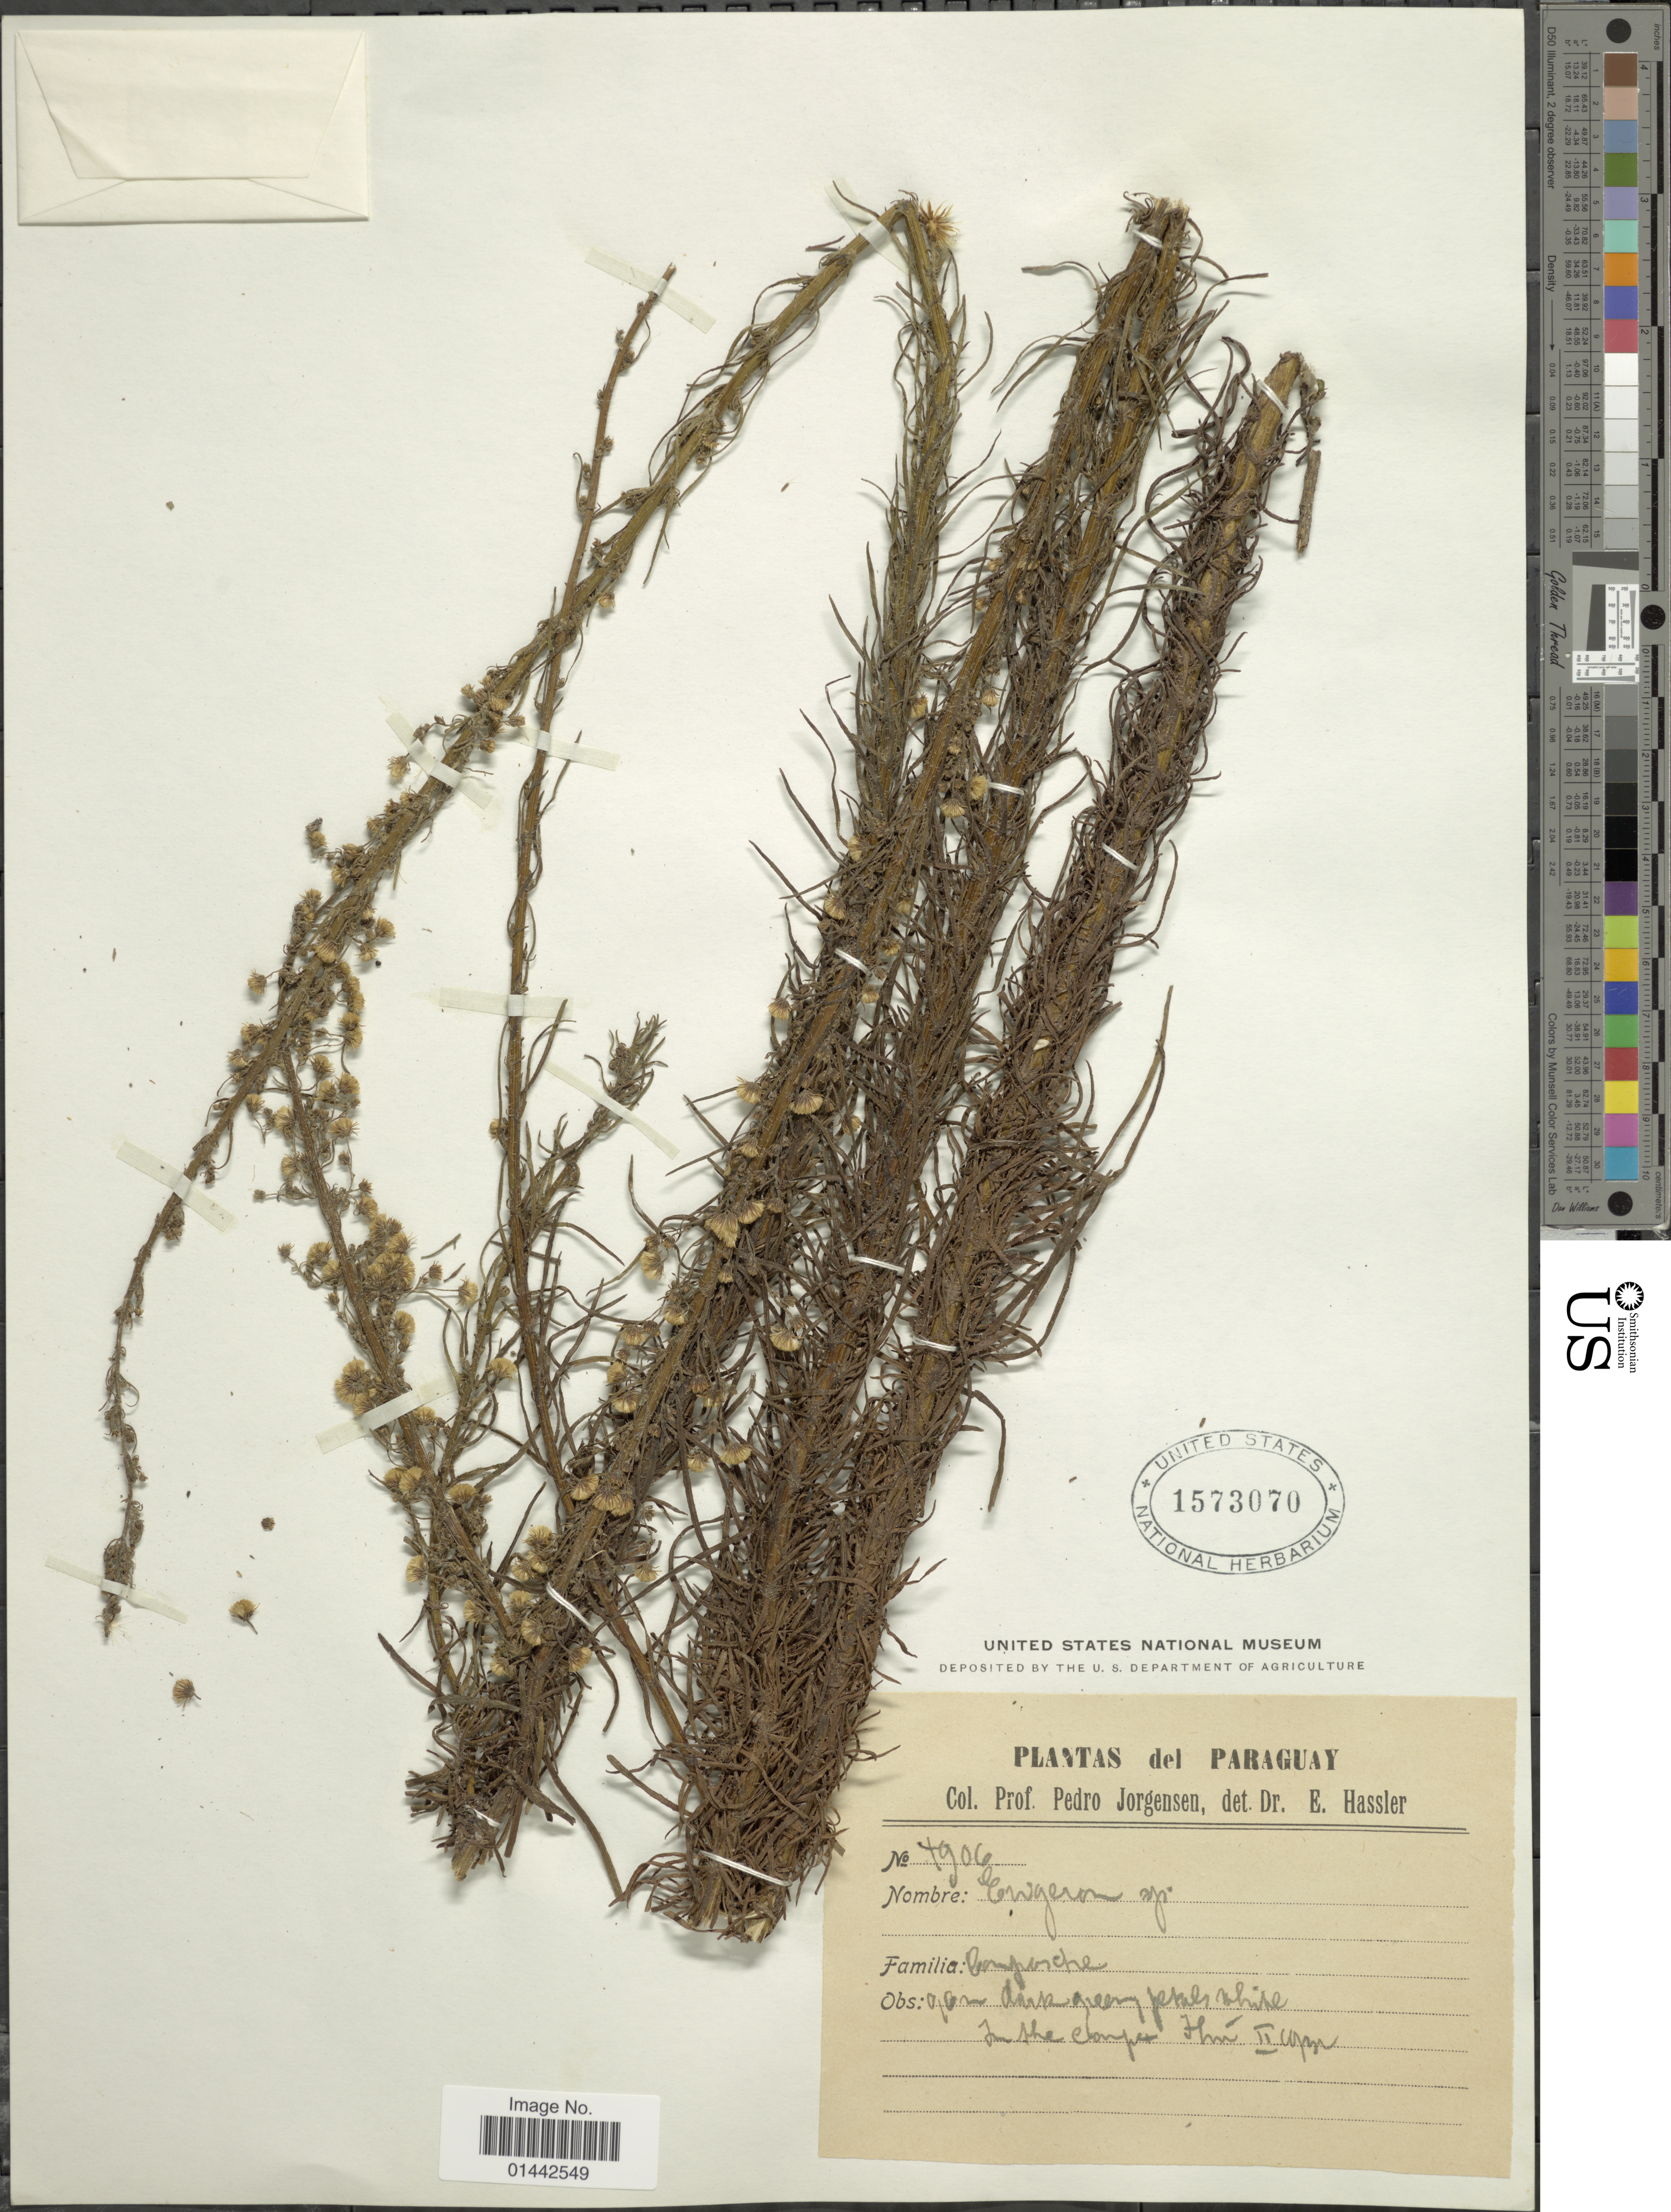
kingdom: Plantae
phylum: Tracheophyta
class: Magnoliopsida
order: Asterales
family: Asteraceae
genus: Erigeron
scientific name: Erigeron sp.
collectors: P. Jörgensen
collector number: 4906*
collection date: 1900-02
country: Paraguay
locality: Yhú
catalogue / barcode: US 1573070